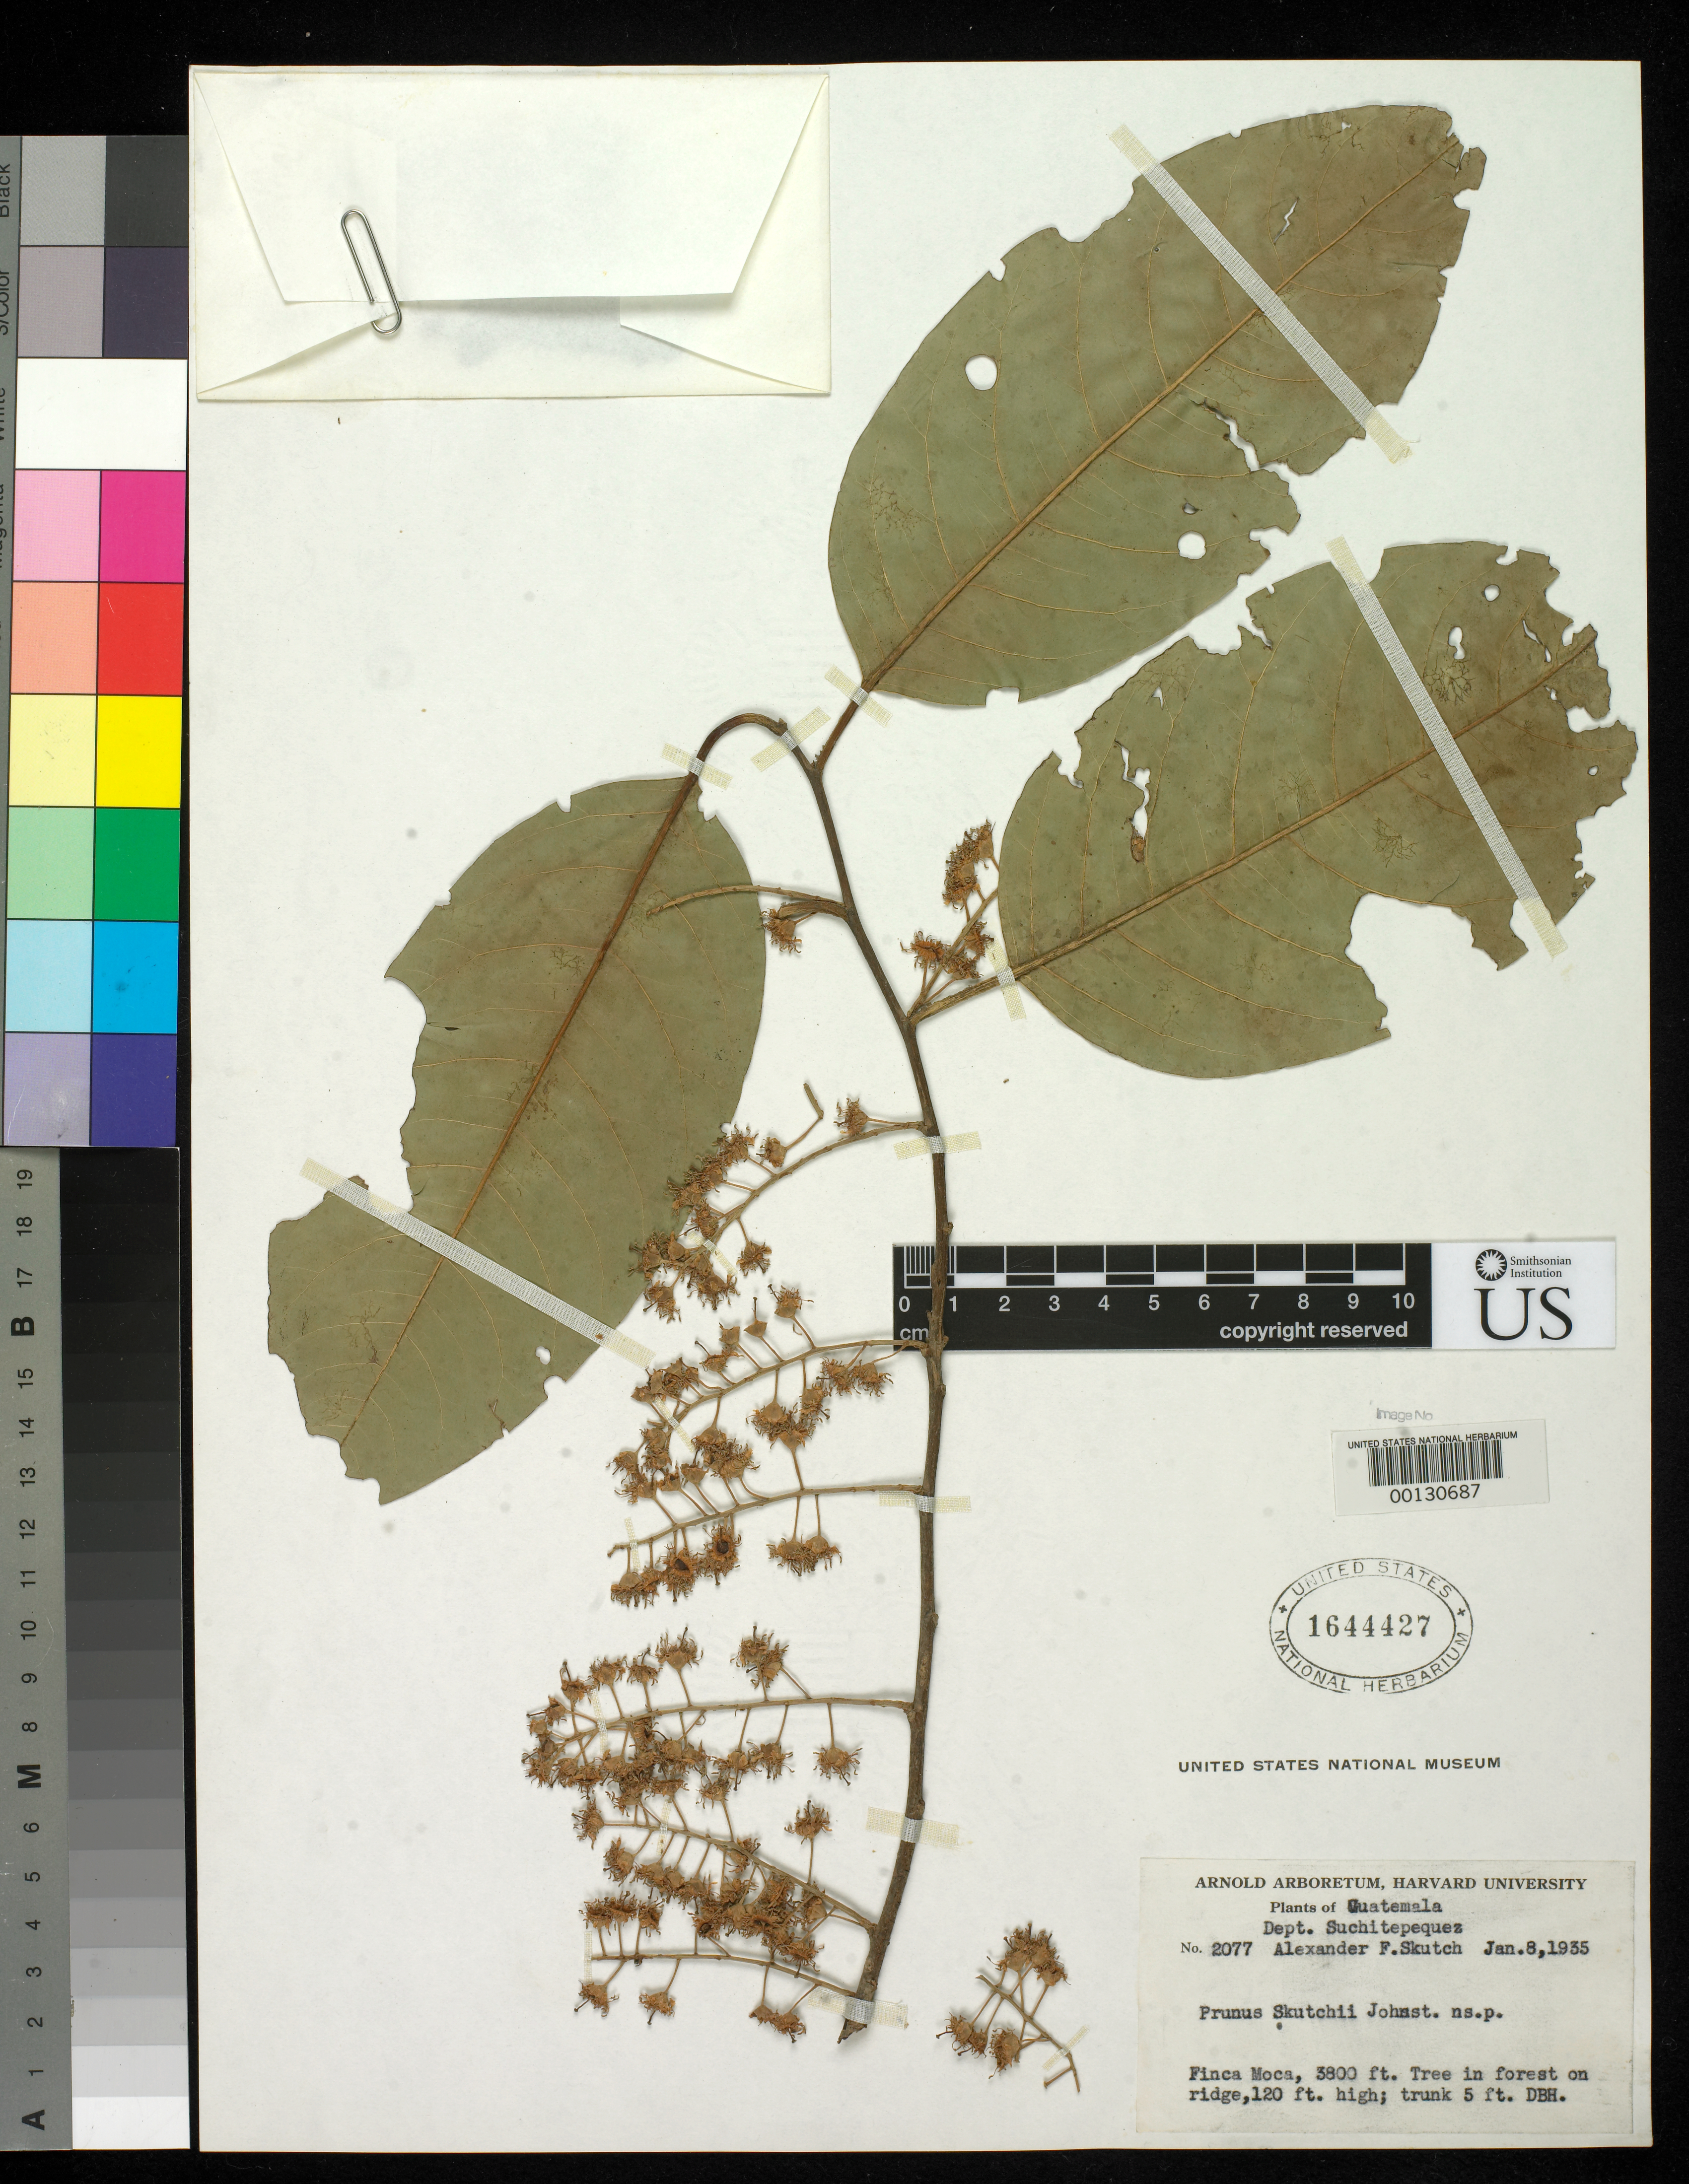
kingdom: Plantae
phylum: Tracheophyta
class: Magnoliopsida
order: Rosales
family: Rosaceae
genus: Prunus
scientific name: Prunus skutchii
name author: I.M. Johnst.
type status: Isotype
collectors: A. F. Skutch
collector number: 2077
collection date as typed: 08 Jan 1935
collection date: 1935-01-08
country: Guatemala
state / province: Suchitepéquez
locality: Finca Moca.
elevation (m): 1140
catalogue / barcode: US 1644427